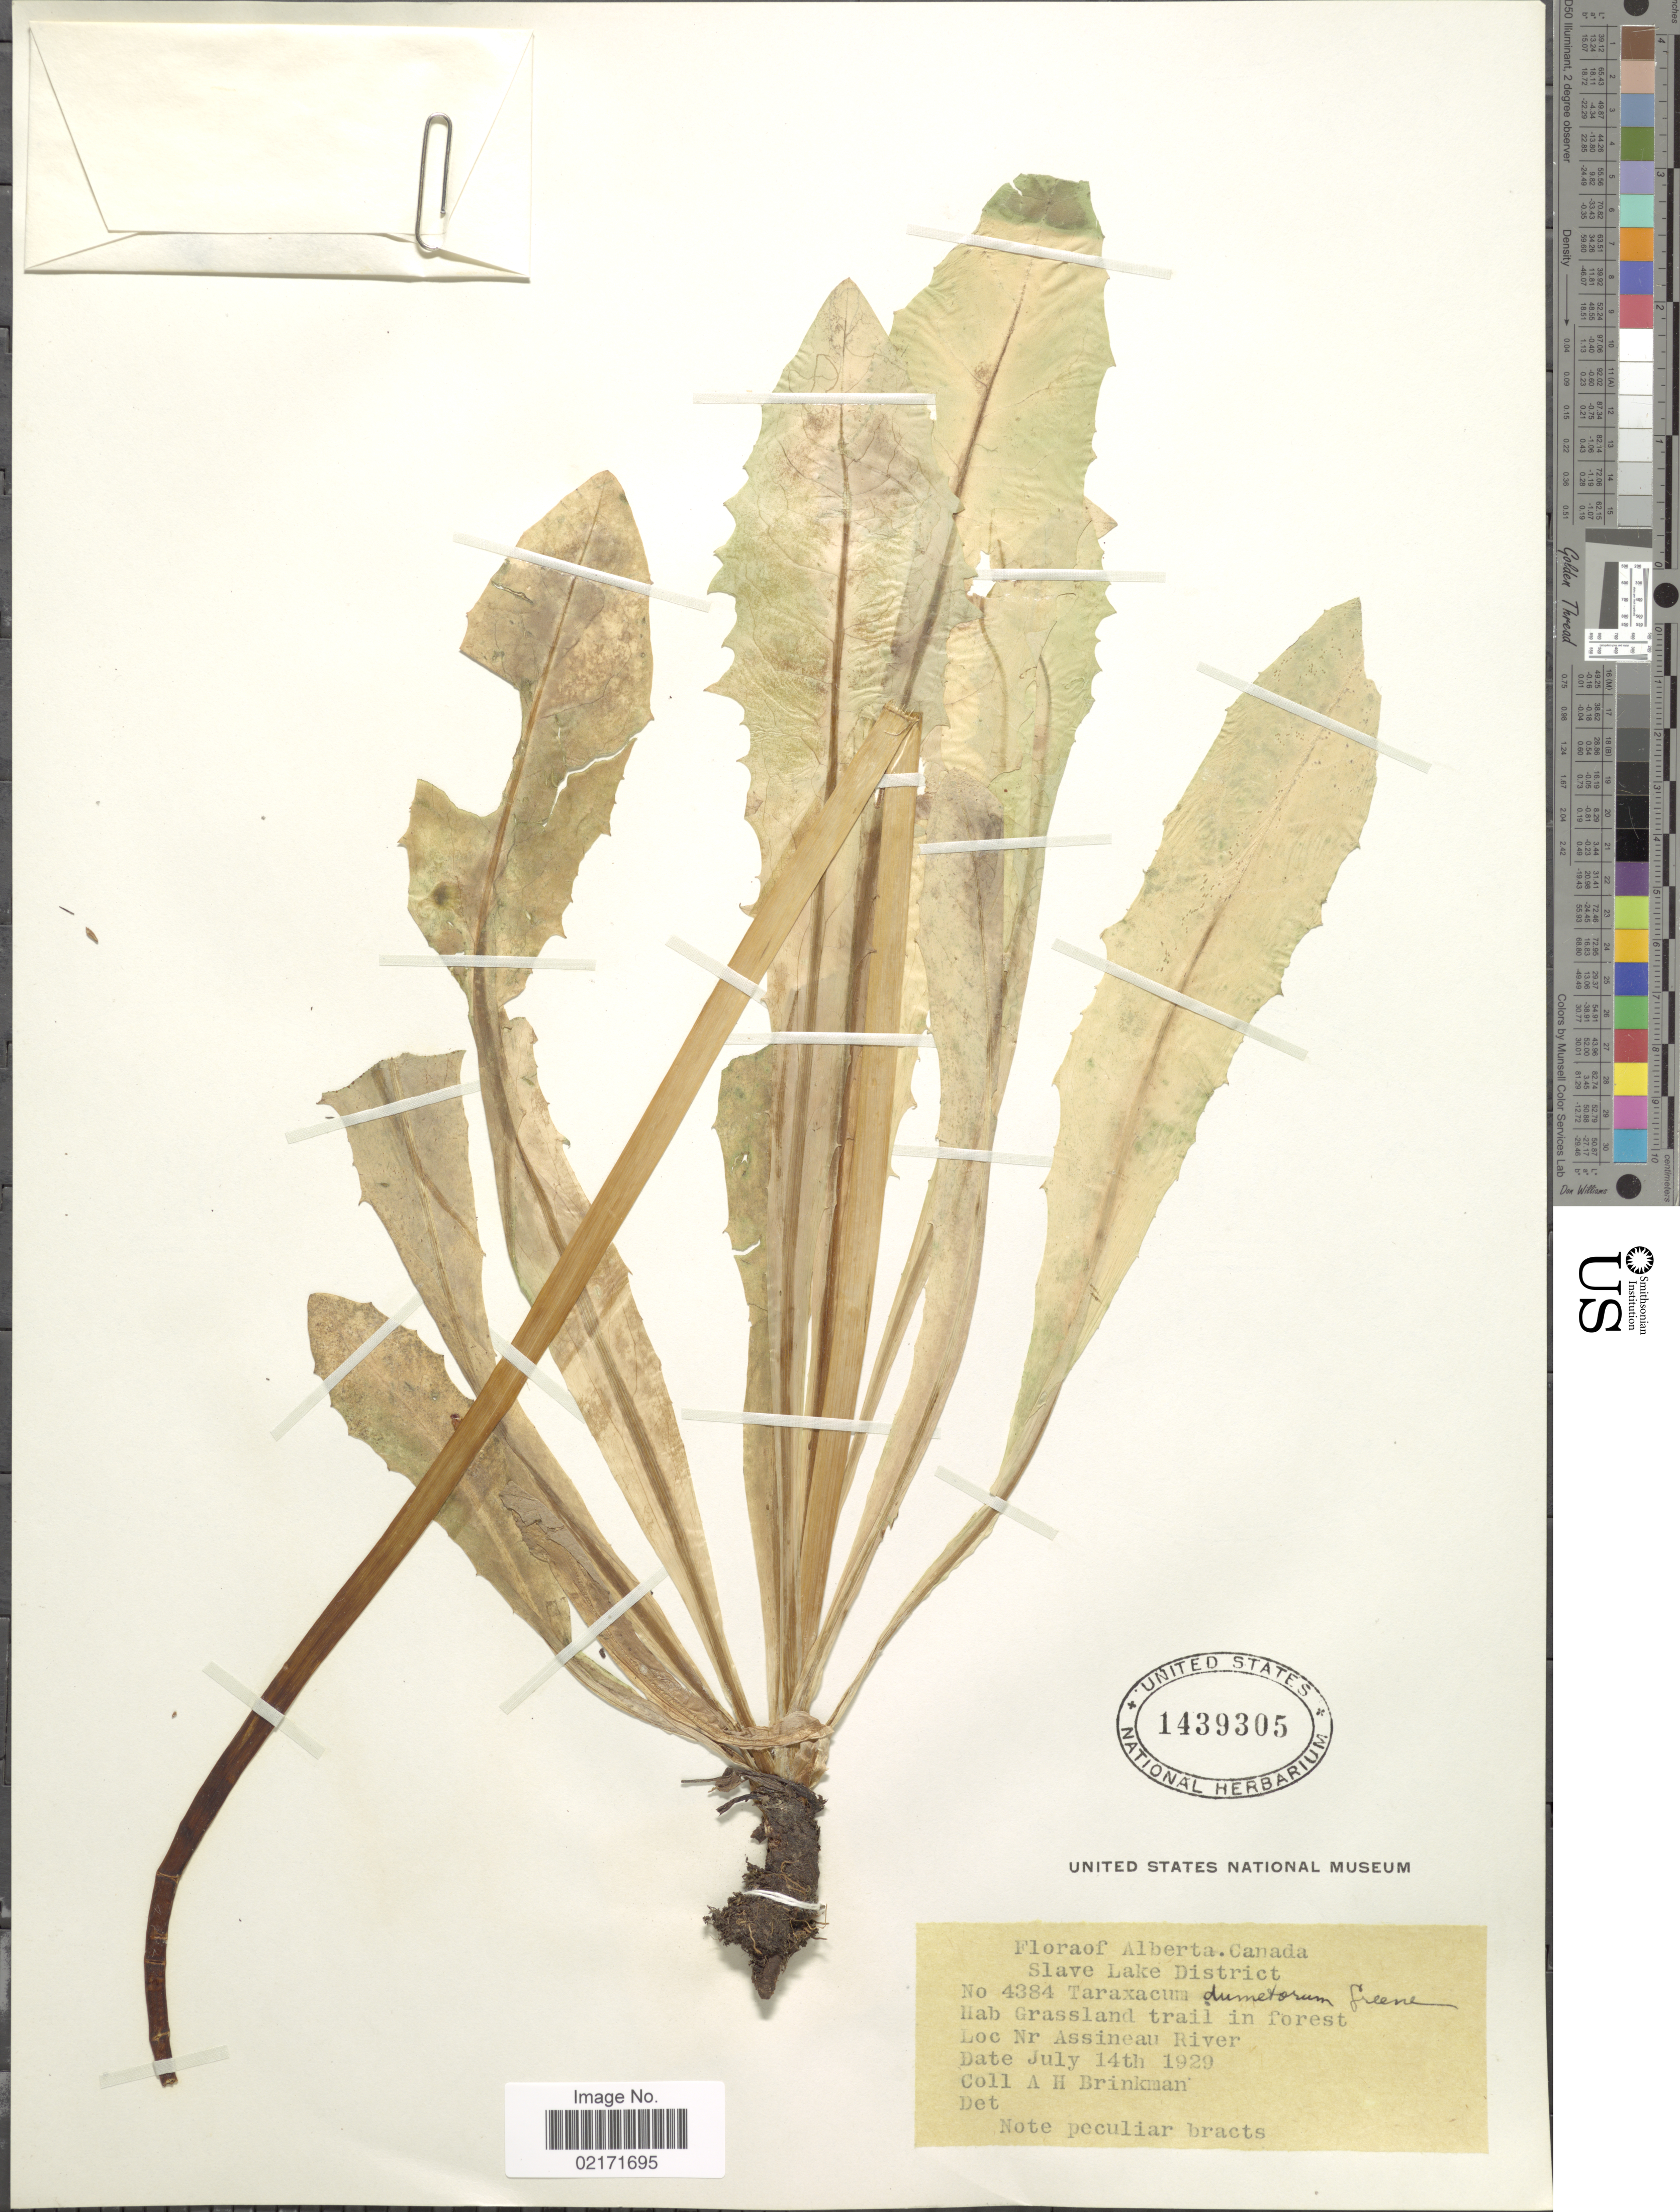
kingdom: Plantae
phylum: Tracheophyta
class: Magnoliopsida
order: Asterales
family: Asteraceae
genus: Taraxacum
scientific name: Taraxacum dumetorum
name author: Greene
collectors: A. Brinkman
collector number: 4384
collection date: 1929-07-14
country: Canada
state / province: Alberta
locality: Alberta. Canada. Slave Lake District. Grassland trail in forest. Nr Assineau River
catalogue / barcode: US 1439305